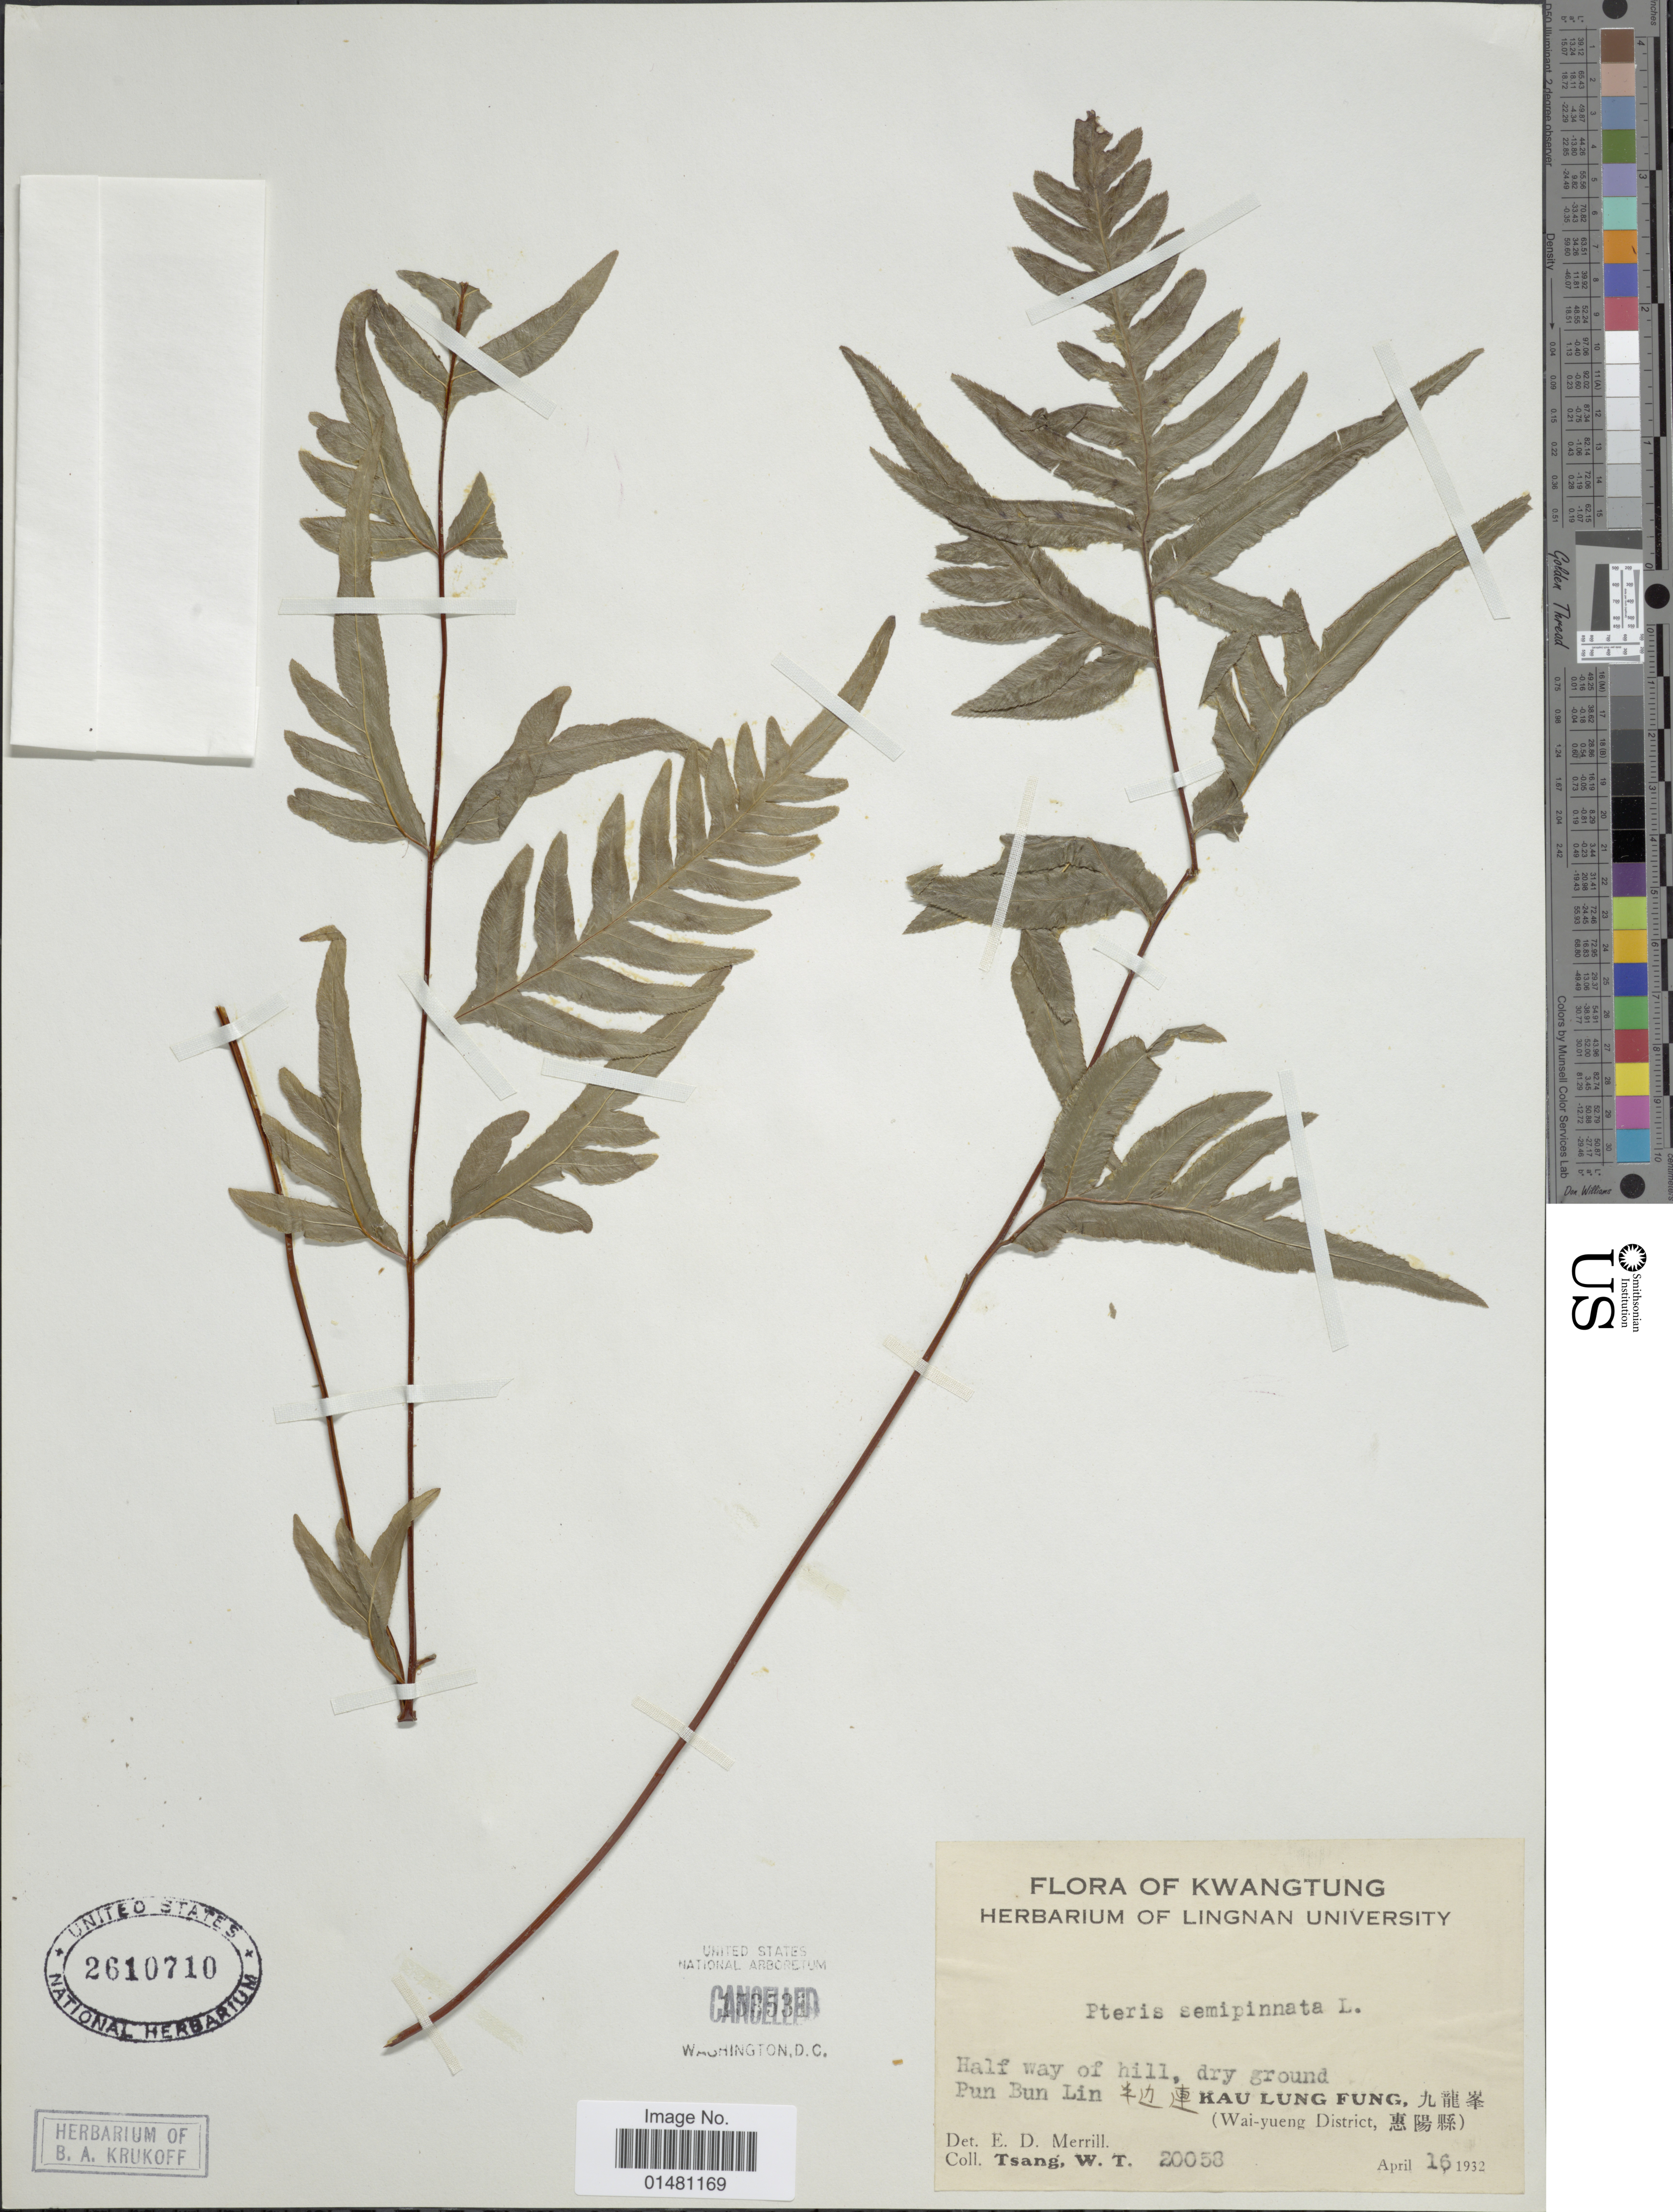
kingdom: Plantae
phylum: Tracheophyta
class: Polypodiopsida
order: Polypodiales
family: Pteridaceae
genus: Pteris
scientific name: Pteris semipinnata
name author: L.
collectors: W. T. Tsang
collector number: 20058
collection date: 1932-04-16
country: China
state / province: Guangdong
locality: Kwangtung, Half way of hill, Pun Bun Lin X, Kau Lung Fung X, (Wai-yueng District, X)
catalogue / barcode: US 2610710